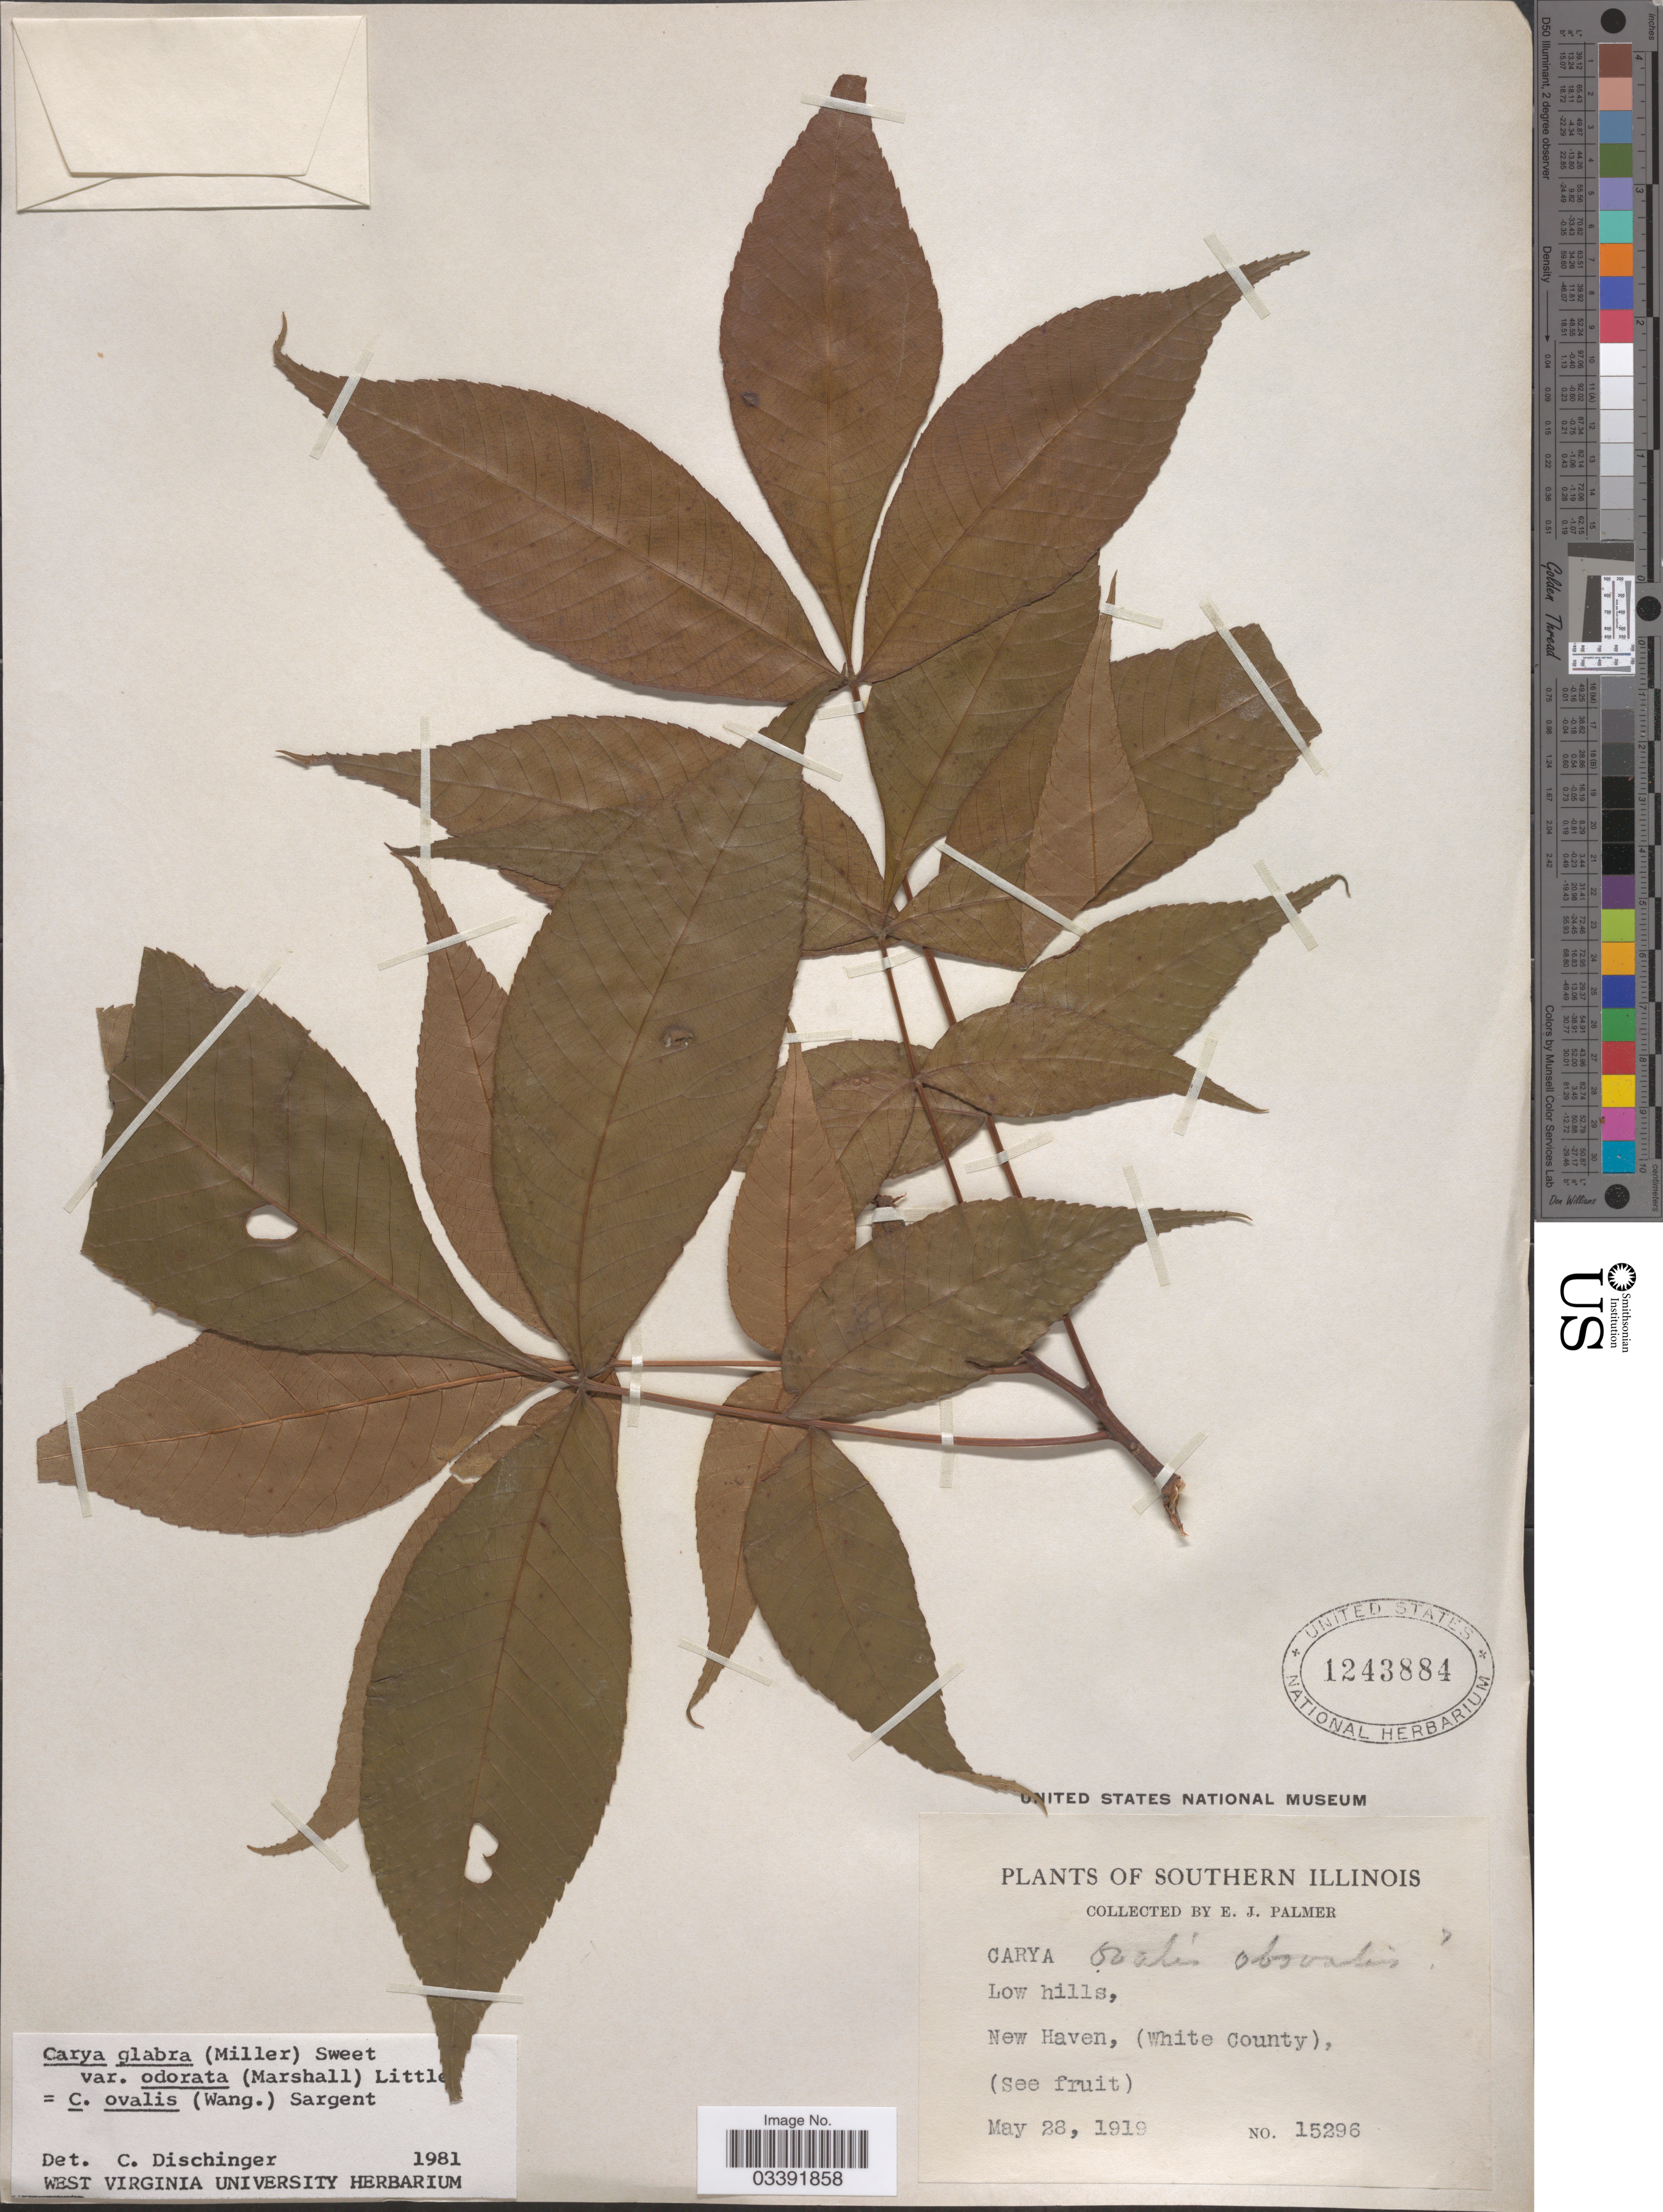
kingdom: Plantae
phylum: Tracheophyta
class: Magnoliopsida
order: Fagales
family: Juglandaceae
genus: Carya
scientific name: Carya glabra var. odorata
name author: (Marshall) Little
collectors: E. J. Palmer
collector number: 15296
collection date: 1919-05-28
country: United States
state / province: Illinois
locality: Southern Illinois. Low hills, New Haven, (White County).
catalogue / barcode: US 1243884